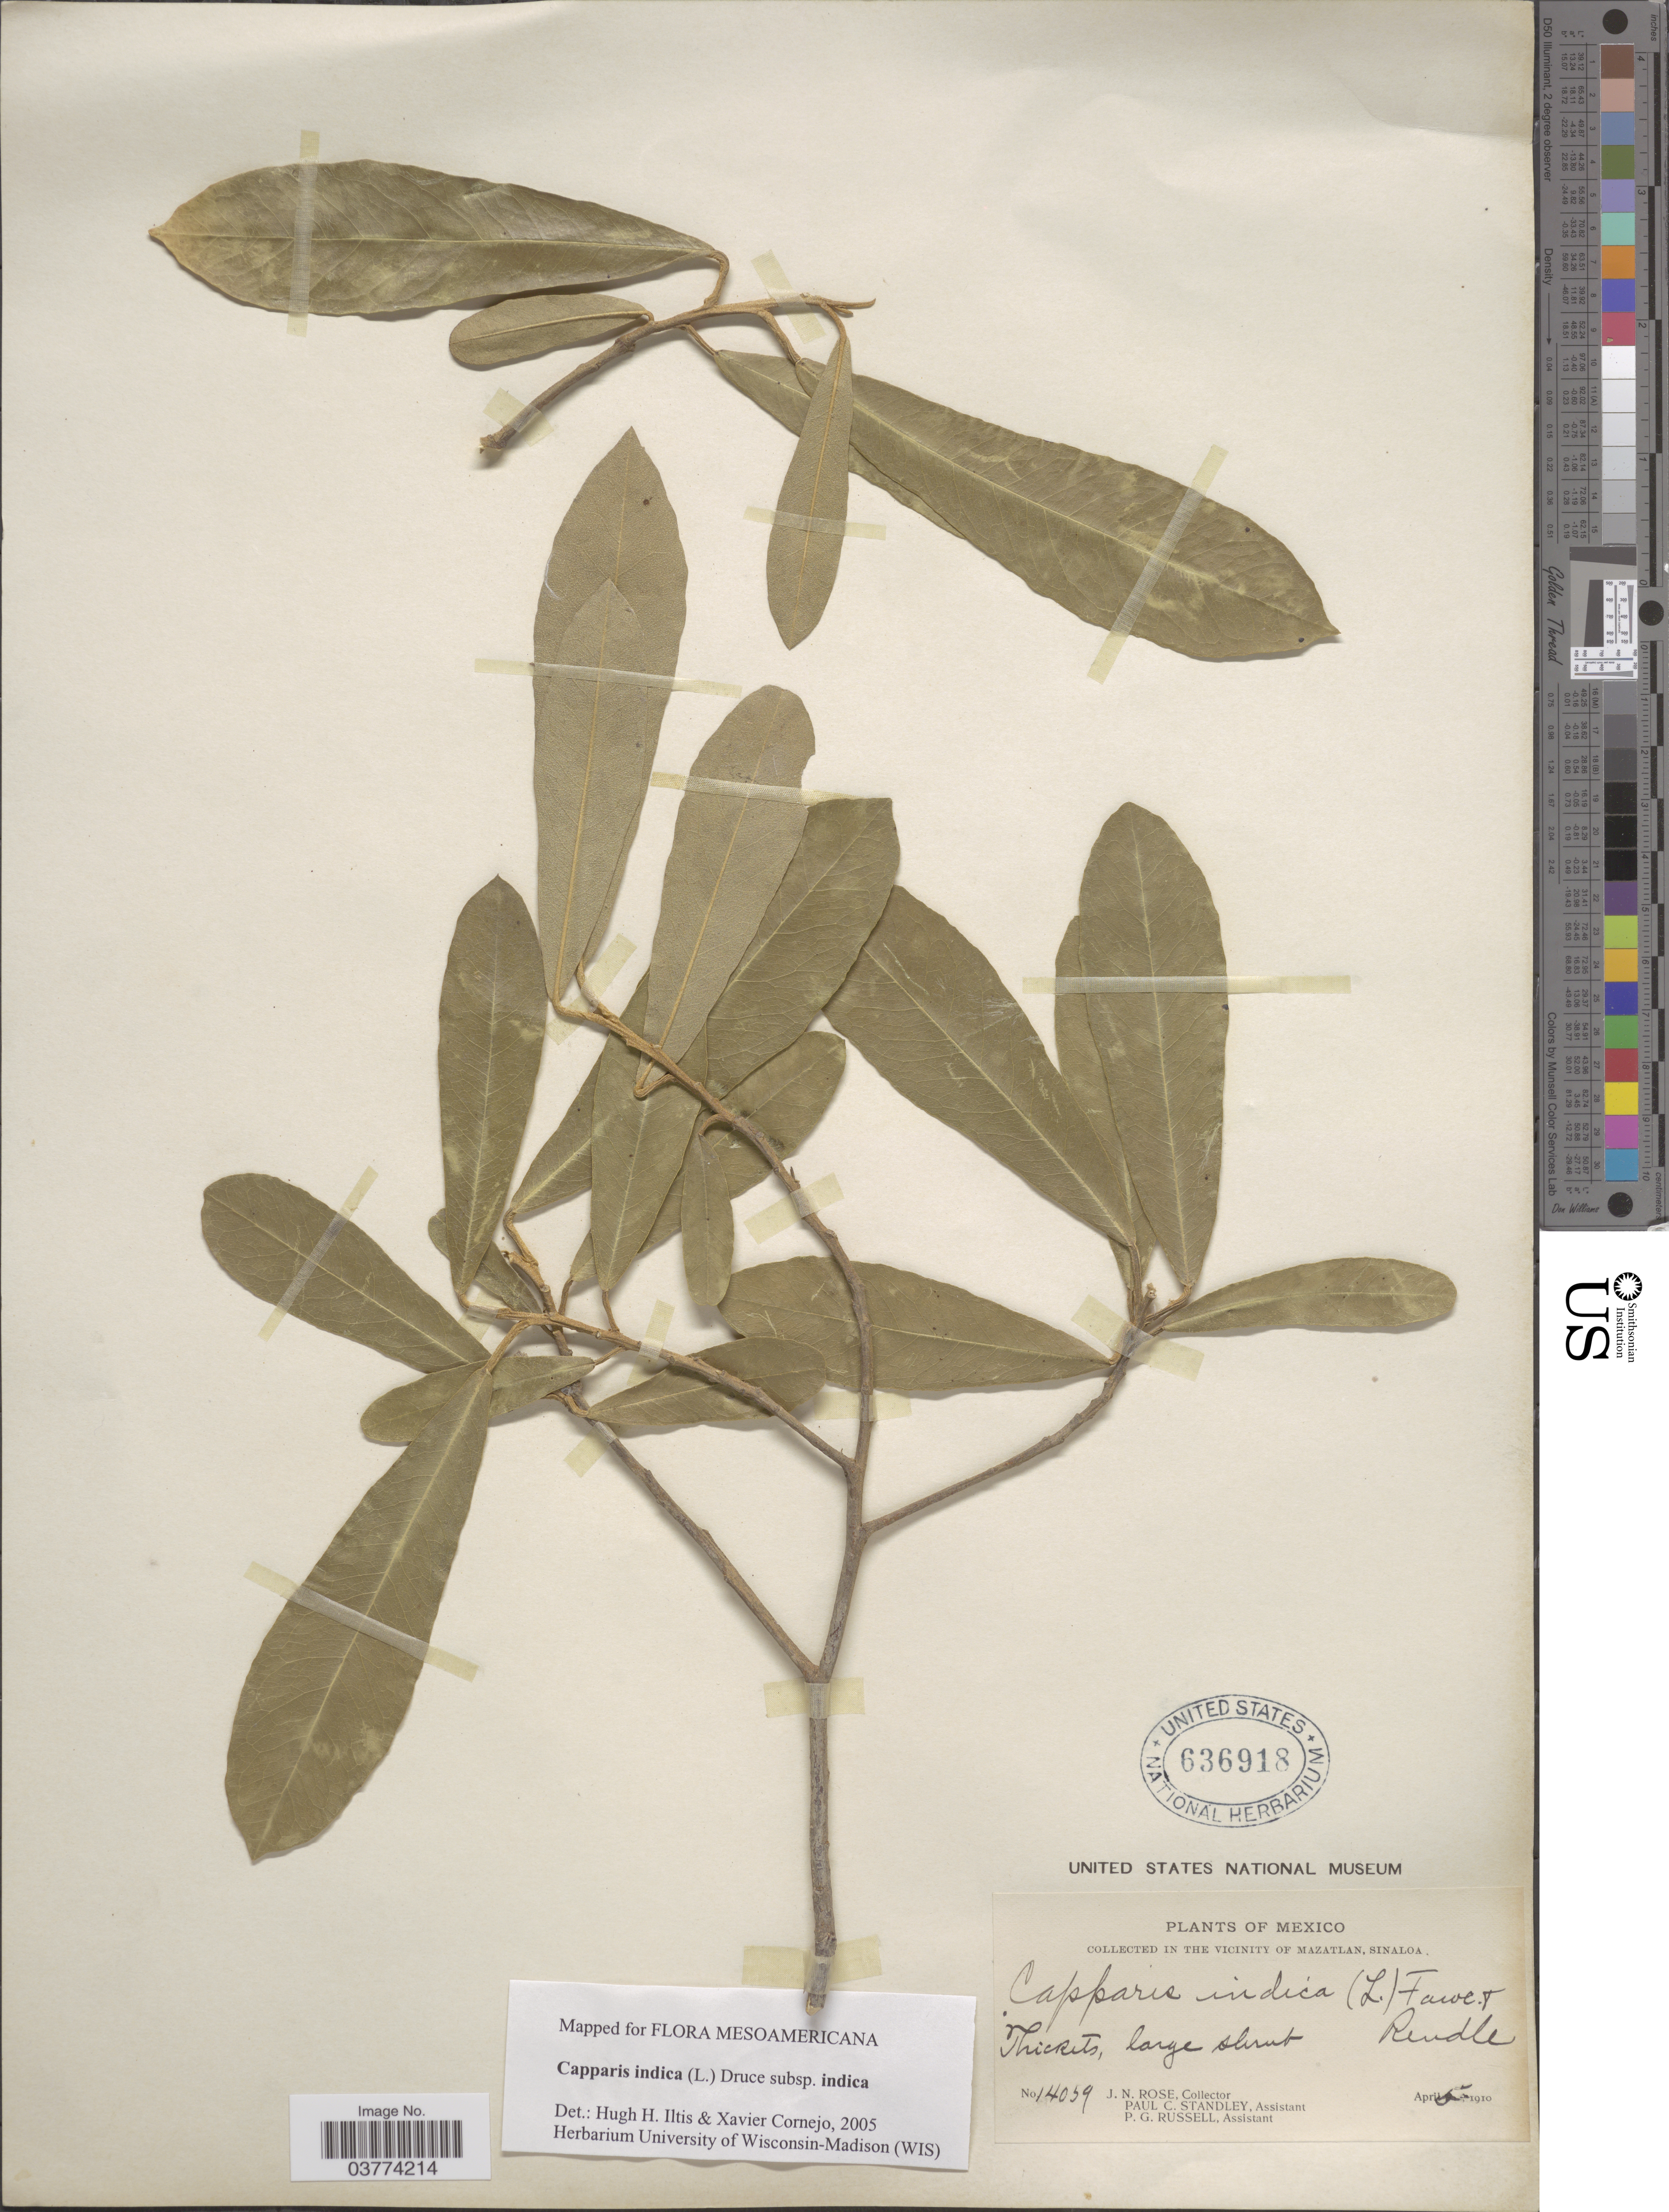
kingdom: Plantae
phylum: Tracheophyta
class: Magnoliopsida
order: Brassicales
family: Capparaceae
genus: Quadrella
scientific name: Quadrella indica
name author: (L.) Iltis & Cornejo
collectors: J. N. Rose, P. C. Standley & P. G. Russell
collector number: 14059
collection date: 1910-04-05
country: Mexico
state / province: Sinaloa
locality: In the vicinity of Mazatlan.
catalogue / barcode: US 636918